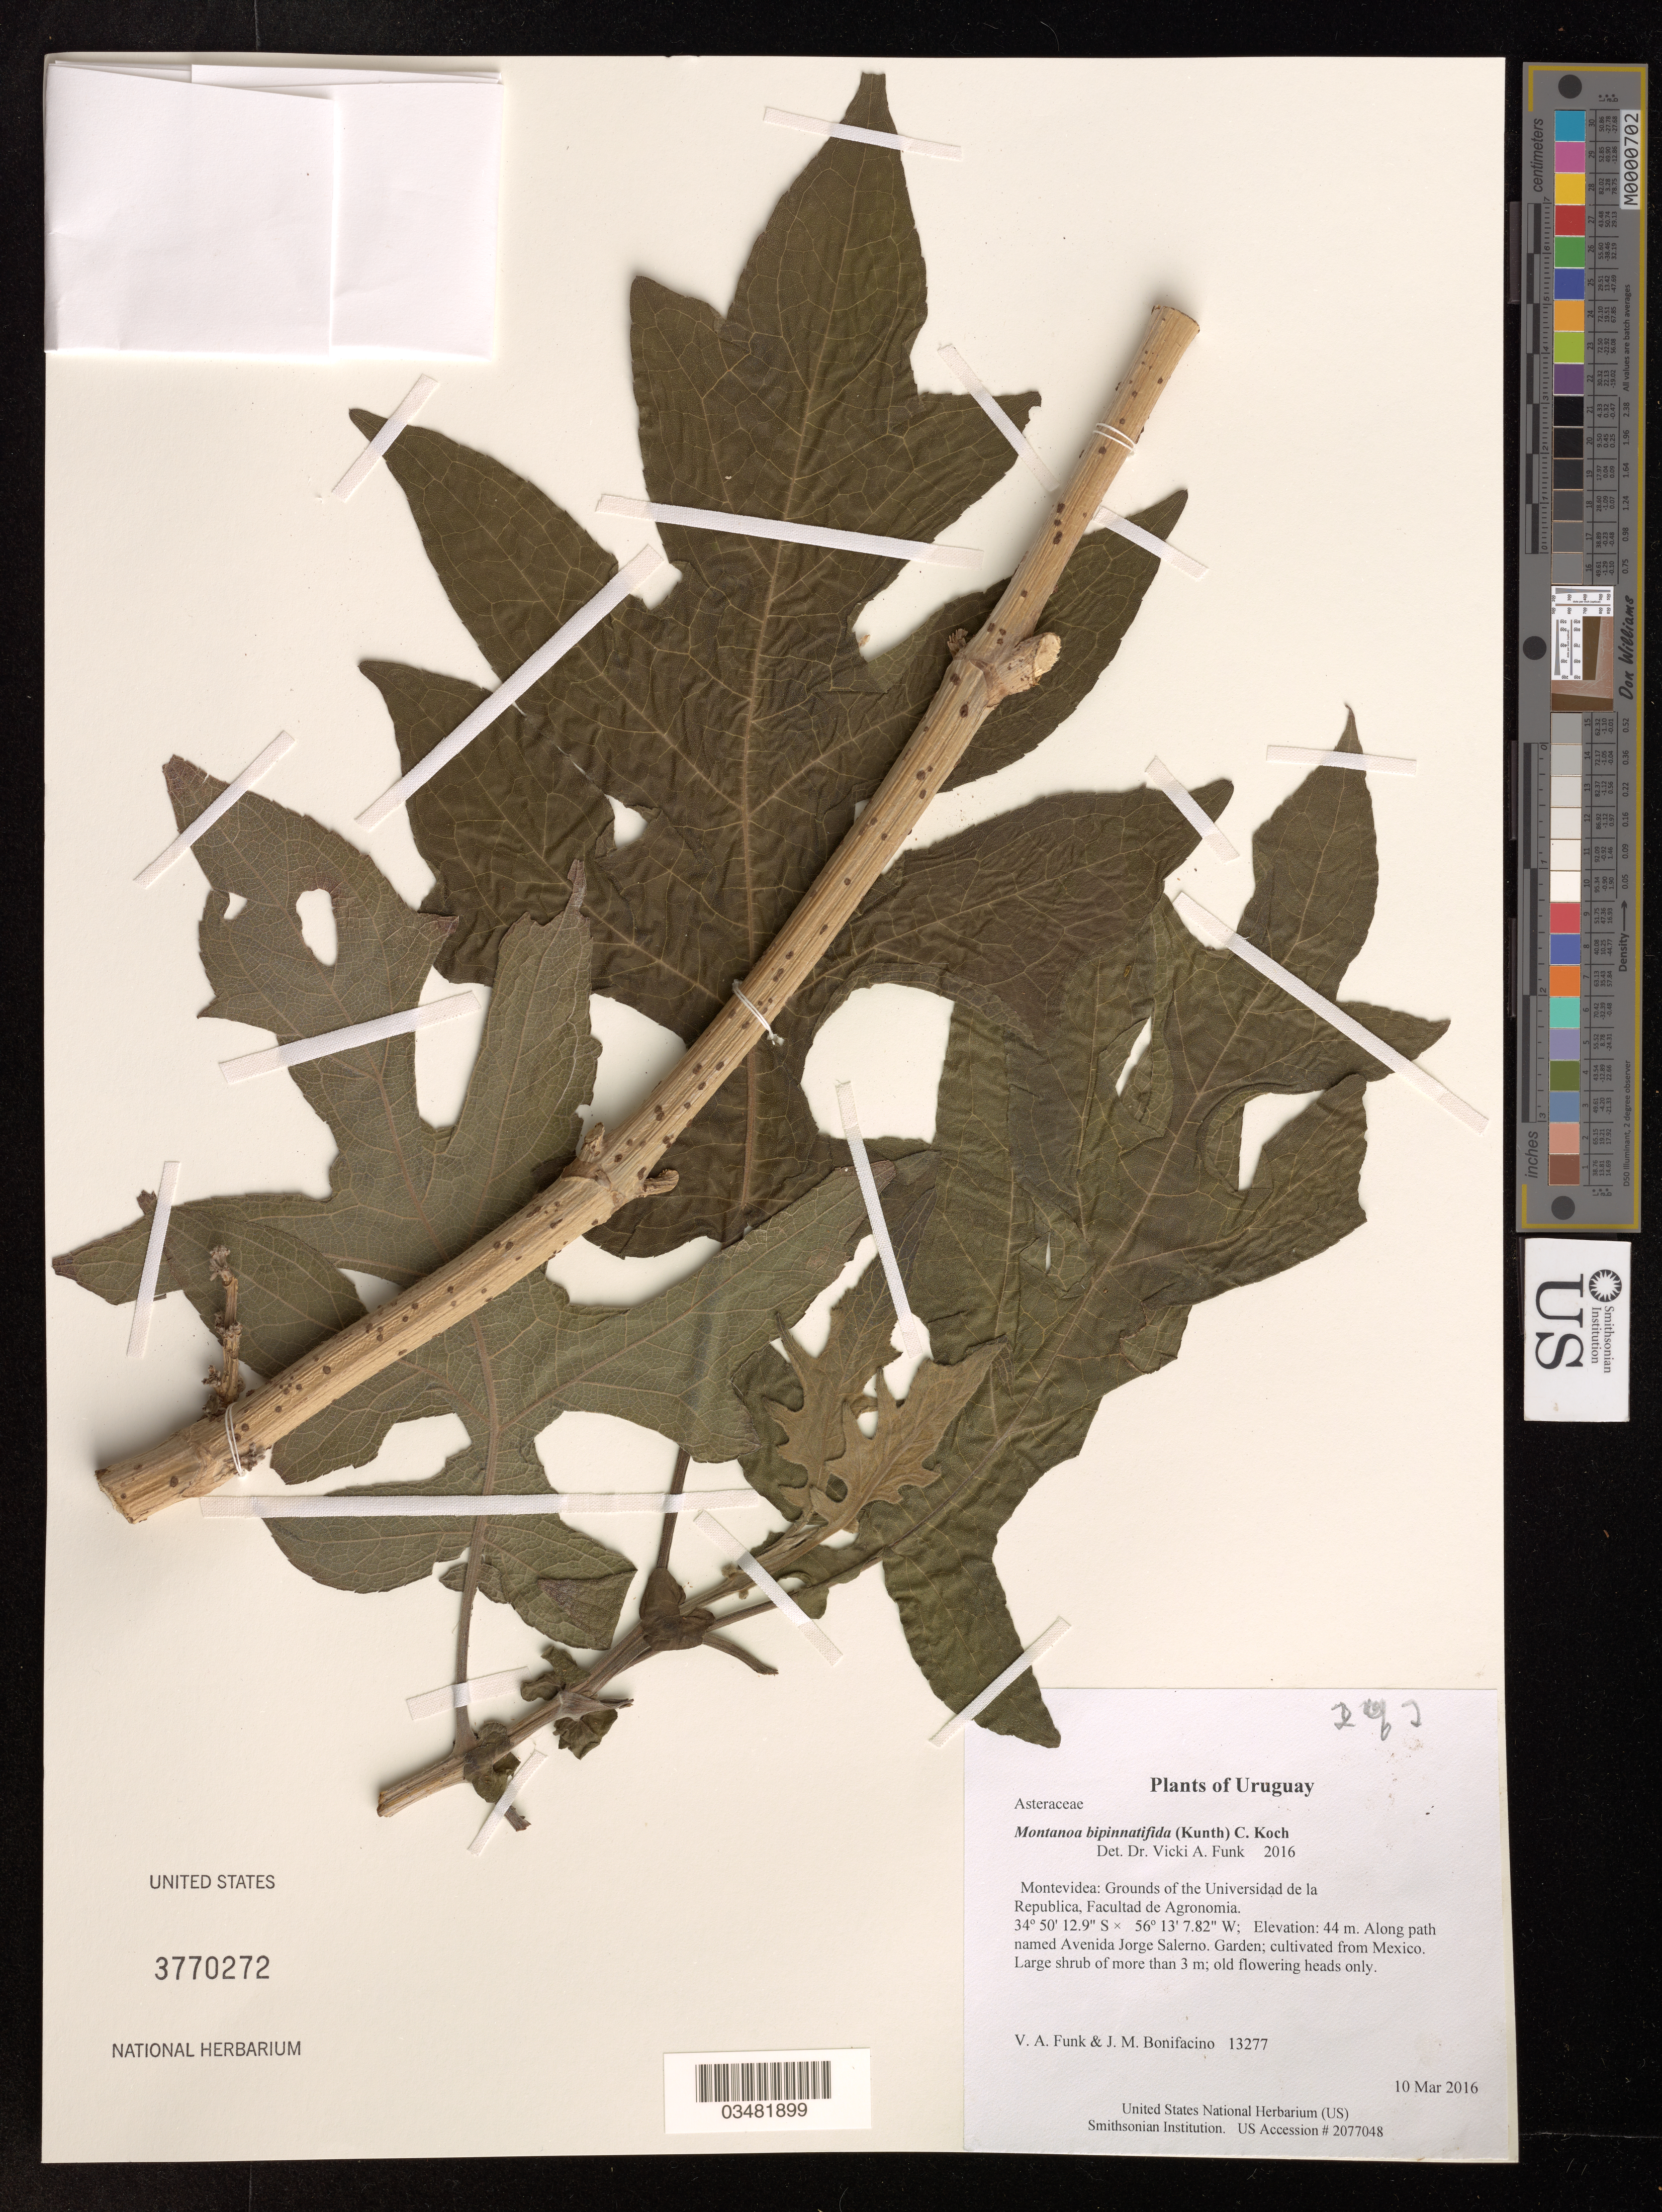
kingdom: Plantae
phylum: Tracheophyta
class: Magnoliopsida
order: Asterales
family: Asteraceae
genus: Montanoa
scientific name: Montanoa bipinnatifida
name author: (Kunth) C. Koch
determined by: Funk, Vicki A., (BOT), Smithsonian Institution - National Museum of Natural History (UNITED STATES)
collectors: V. Funk & M. Bonifacino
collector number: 13277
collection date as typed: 10 Mar 2016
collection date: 2016-03-10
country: Uruguay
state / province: Montevideo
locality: Grounds of the Universidad de la Republica, Facultad de Agronomia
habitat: Along path named Avenida Jorge Salerno. Garden; cultivated from Mexico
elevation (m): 44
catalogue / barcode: US 3770272